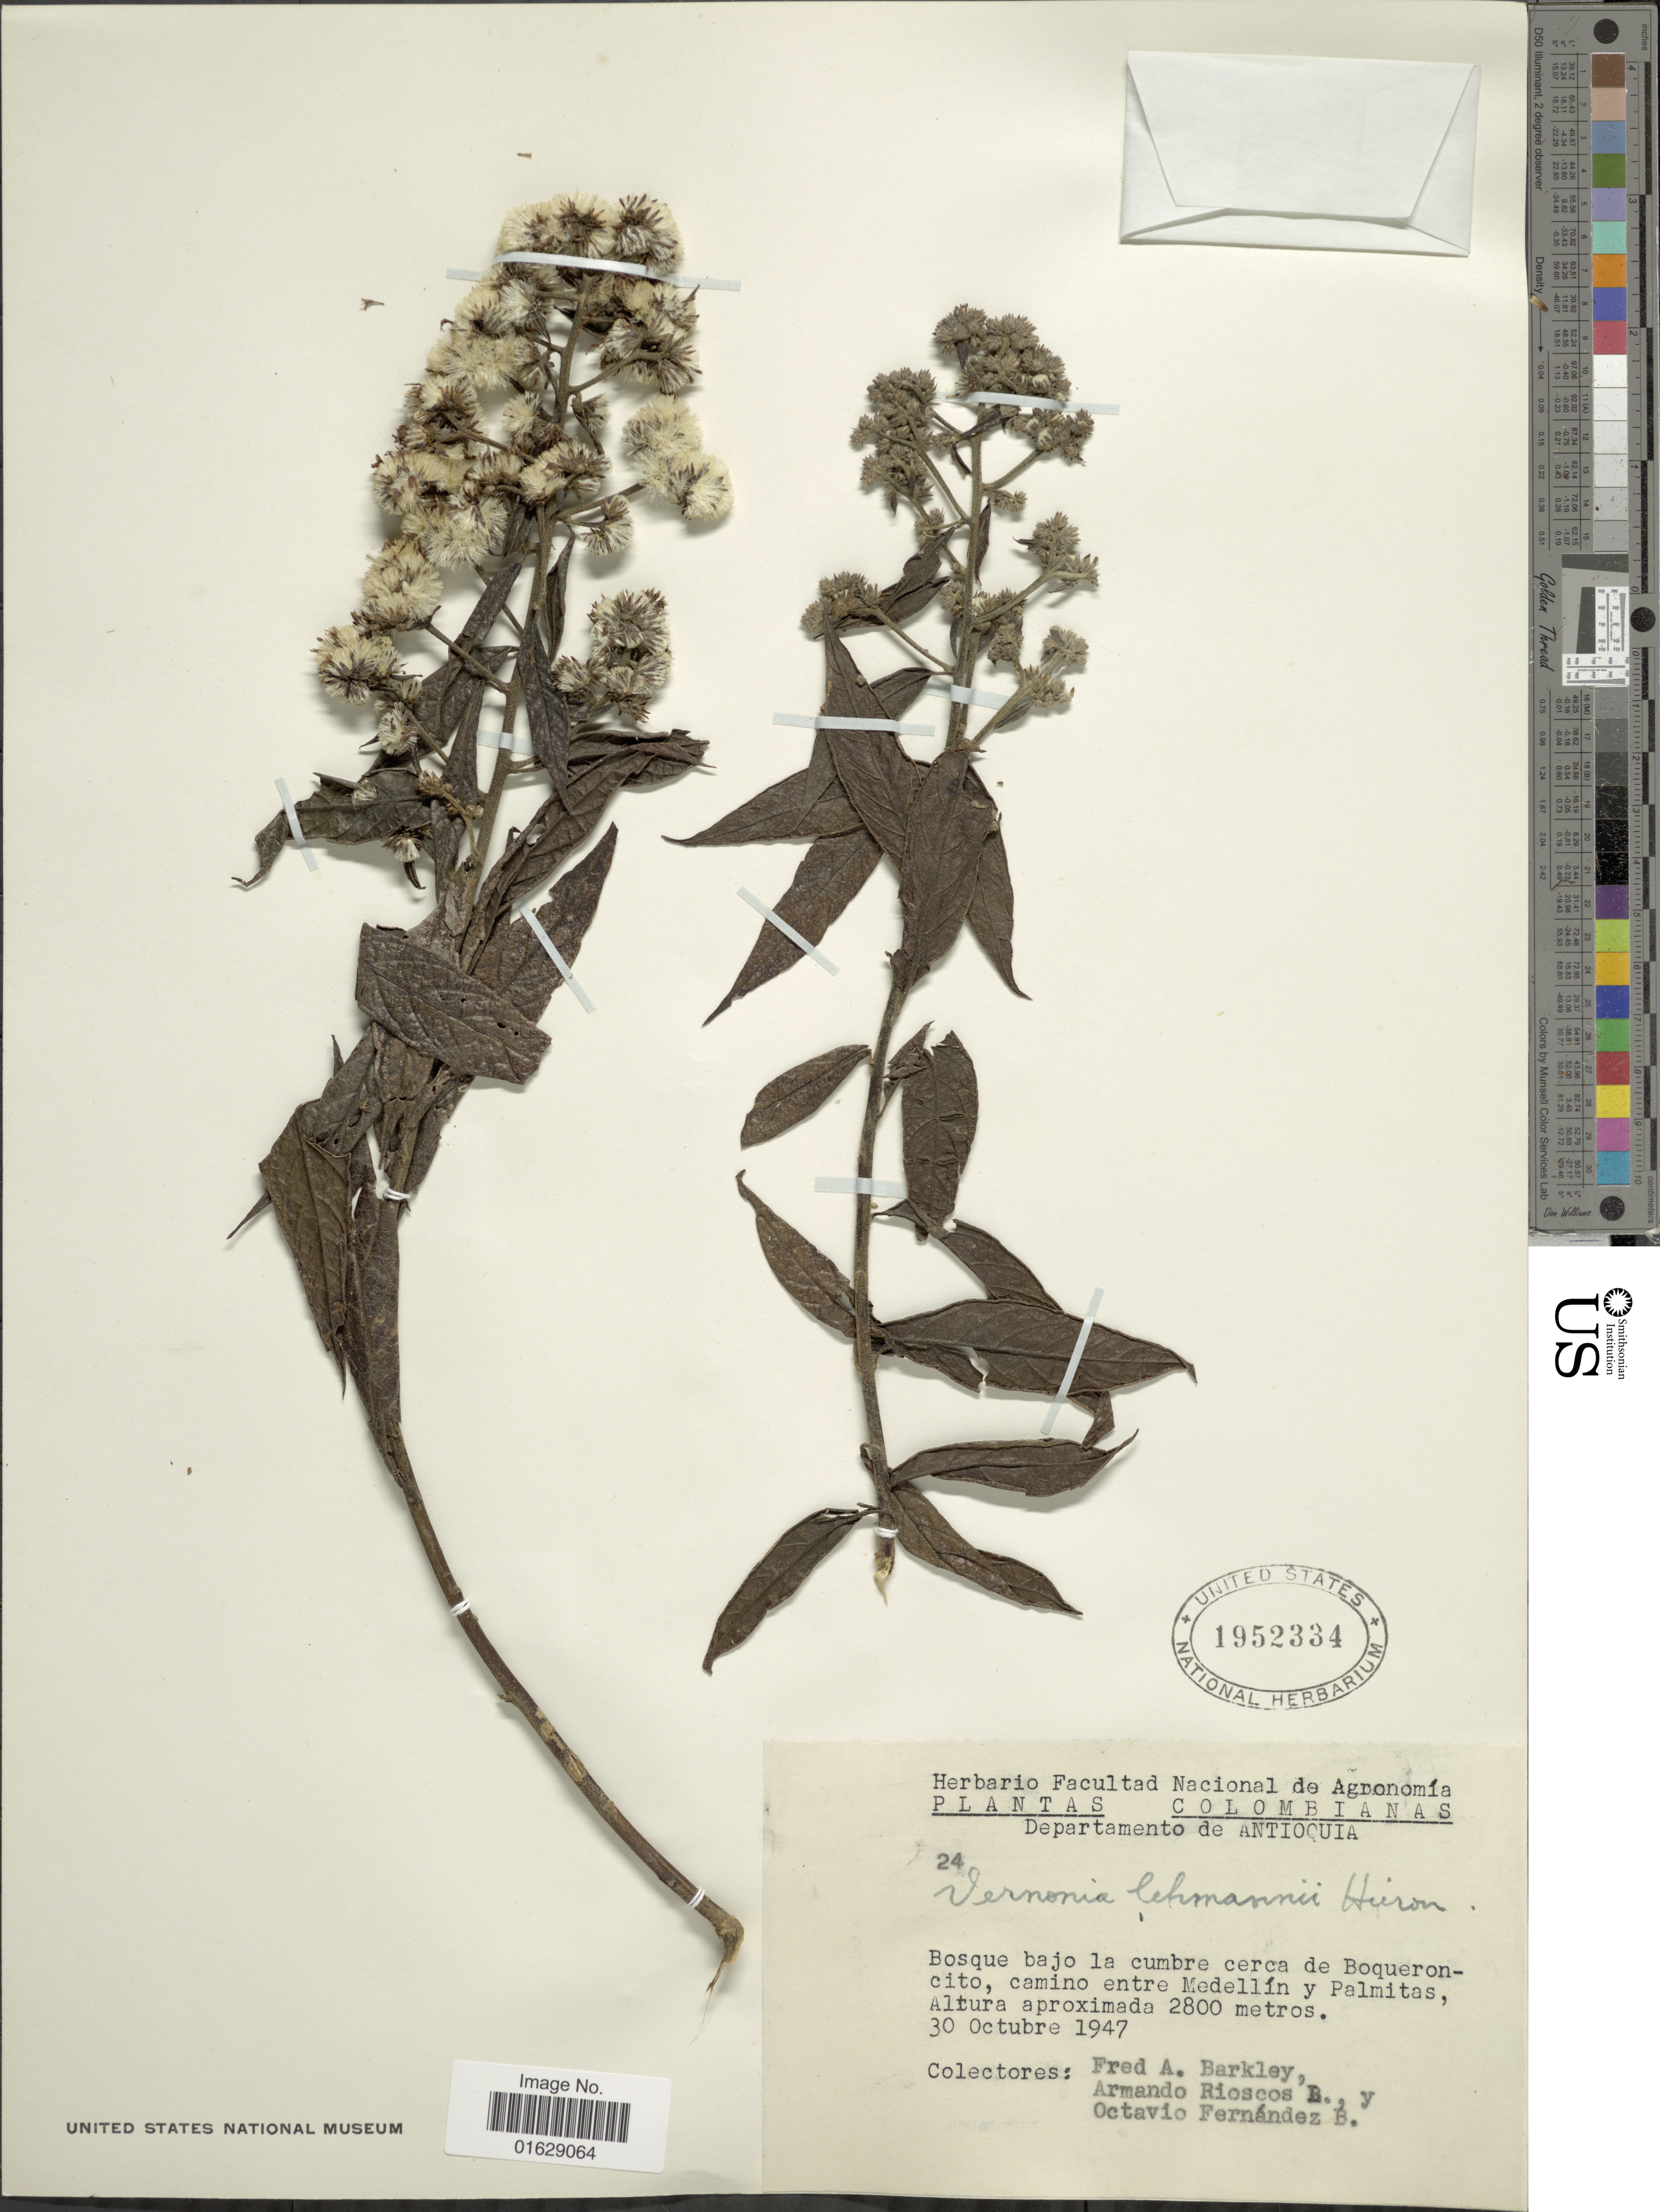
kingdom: Plantae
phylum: Tracheophyta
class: Magnoliopsida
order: Asterales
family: Asteraceae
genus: Lepidaploa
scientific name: Lepidaploa lehmannii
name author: (Hieron.) H. Rob.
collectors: F. A. Barkley, A. Rioscos B. & O. Fernandez B.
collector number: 24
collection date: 1947-10-30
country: Colombia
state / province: Antioquia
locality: Colombianas. Bosque bajo la cumbre cerca de Boqueroncito, camino entre Medellin y Palmitas.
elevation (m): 2800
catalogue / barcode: US 1952334